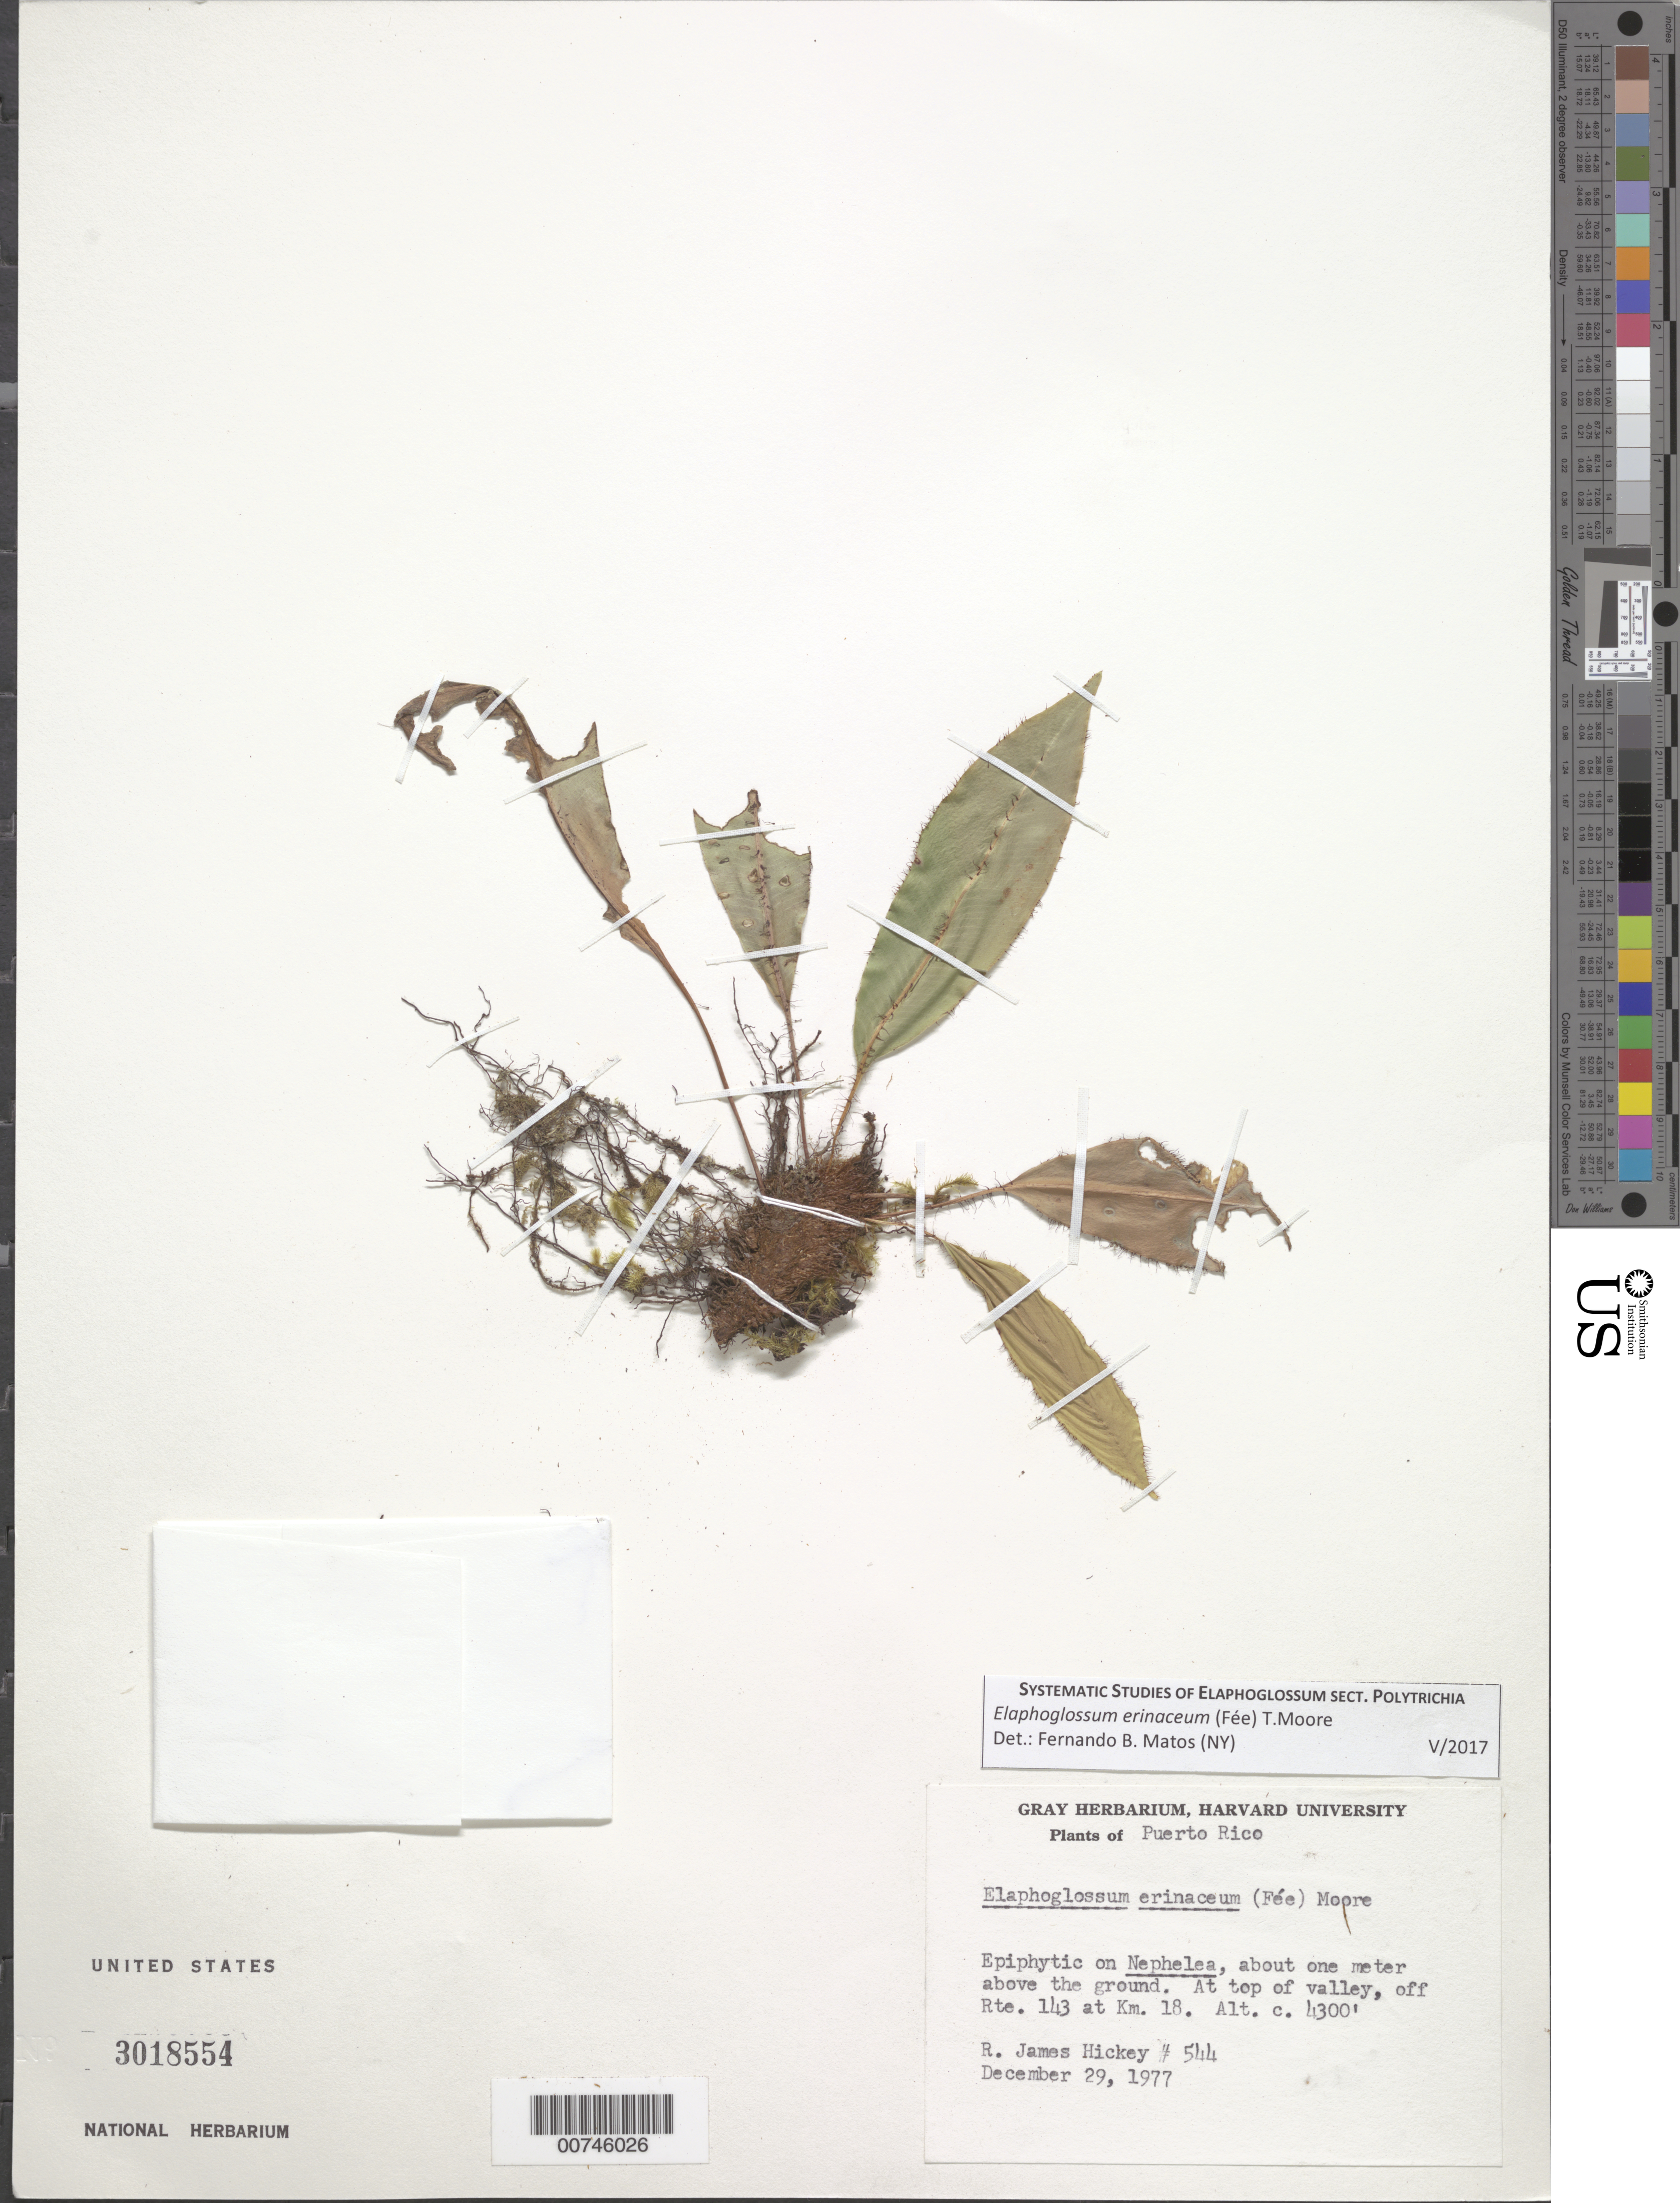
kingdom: Plantae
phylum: Tracheophyta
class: Polypodiopsida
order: Polypodiales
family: Dryopteridaceae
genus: Elaphoglossum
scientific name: Elaphoglossum erinaceum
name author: (Fée) T. Moore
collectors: R. J. Hickey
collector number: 544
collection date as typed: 29 Dec 1977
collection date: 1977-12-29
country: Puerto Rico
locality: At top of valley, off Rt 143 at km 18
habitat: Epiphytic on Nephelea, about one meter above the ground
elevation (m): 1311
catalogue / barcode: US 3018554